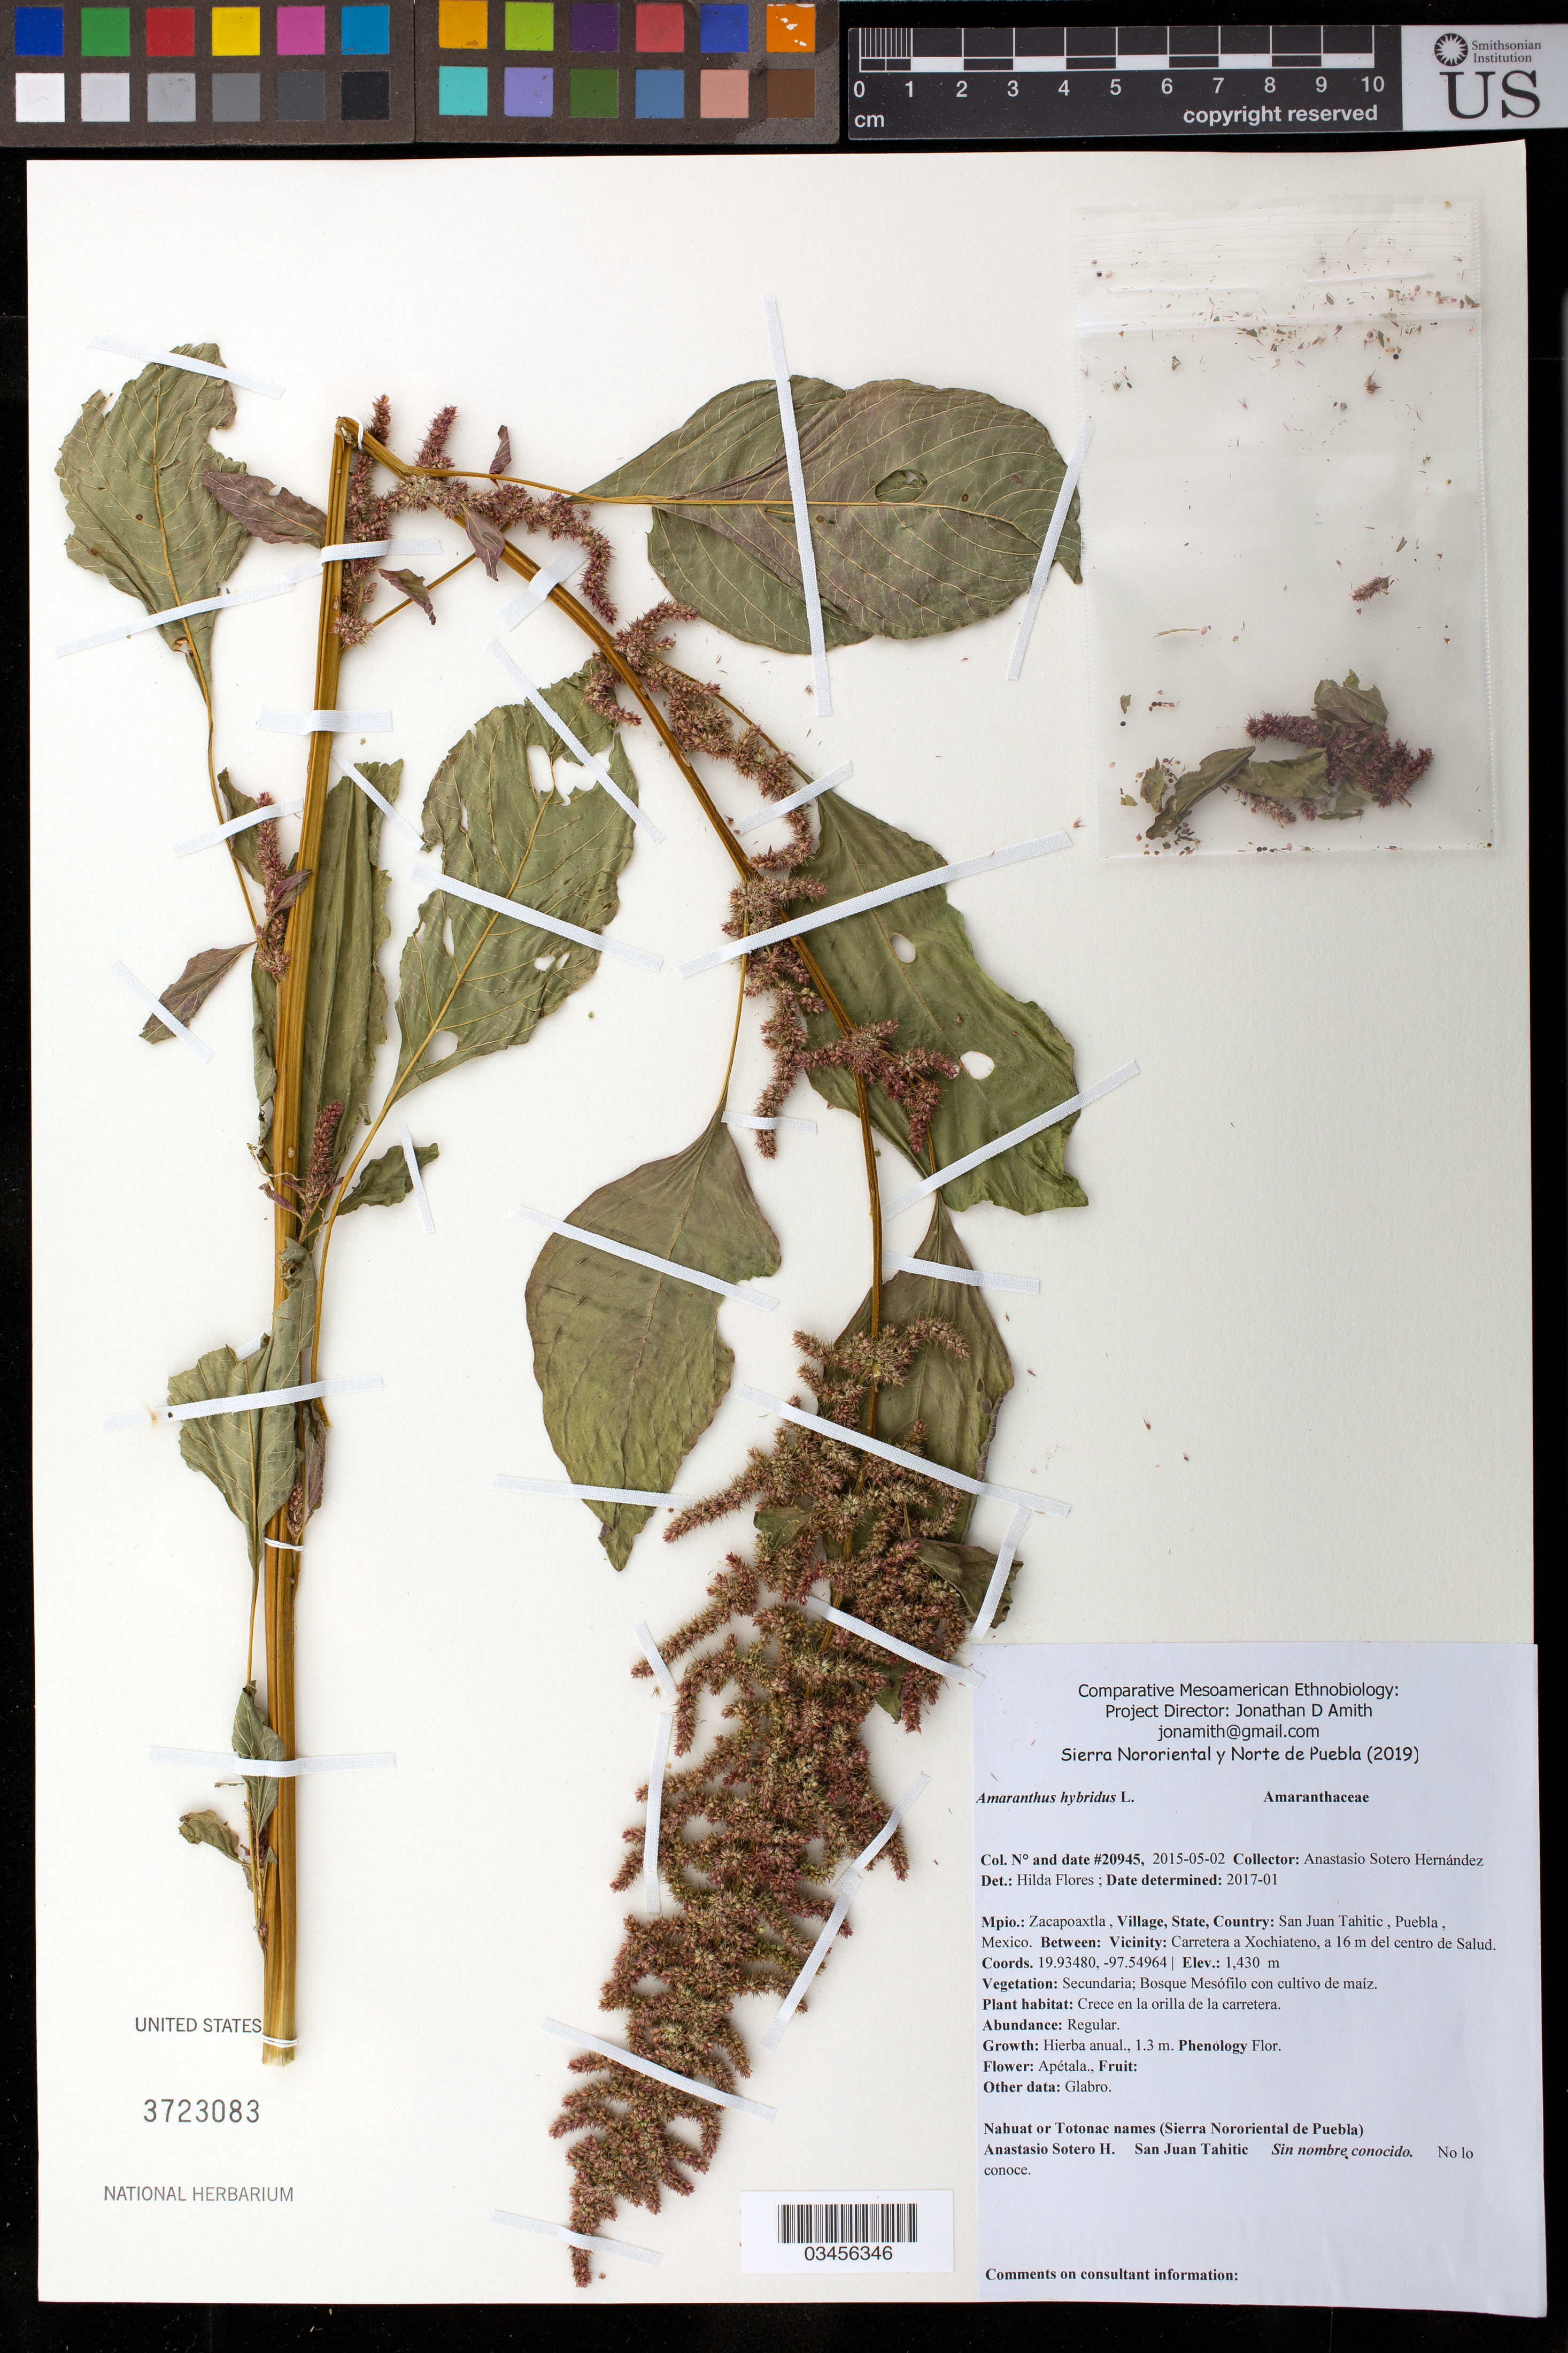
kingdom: Plantae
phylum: Tracheophyta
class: Magnoliopsida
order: Caryophyllales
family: Amaranthaceae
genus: Amaranthus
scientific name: Amaranthus hybridus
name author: L.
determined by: Flores, H.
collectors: A. Sotero H.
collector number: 20945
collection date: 2015-05-02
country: México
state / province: Puebla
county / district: Zacapoaxtla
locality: PUEBLO: San Juan Tahitic; LOCALIDAD EXACTA: Carretera a Xochiateno, a 16 m del centro de Salud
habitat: Bosque mesófilo con cultivo de maíz | Crece en la orilla de la carretera.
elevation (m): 1430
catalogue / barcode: US 3723083